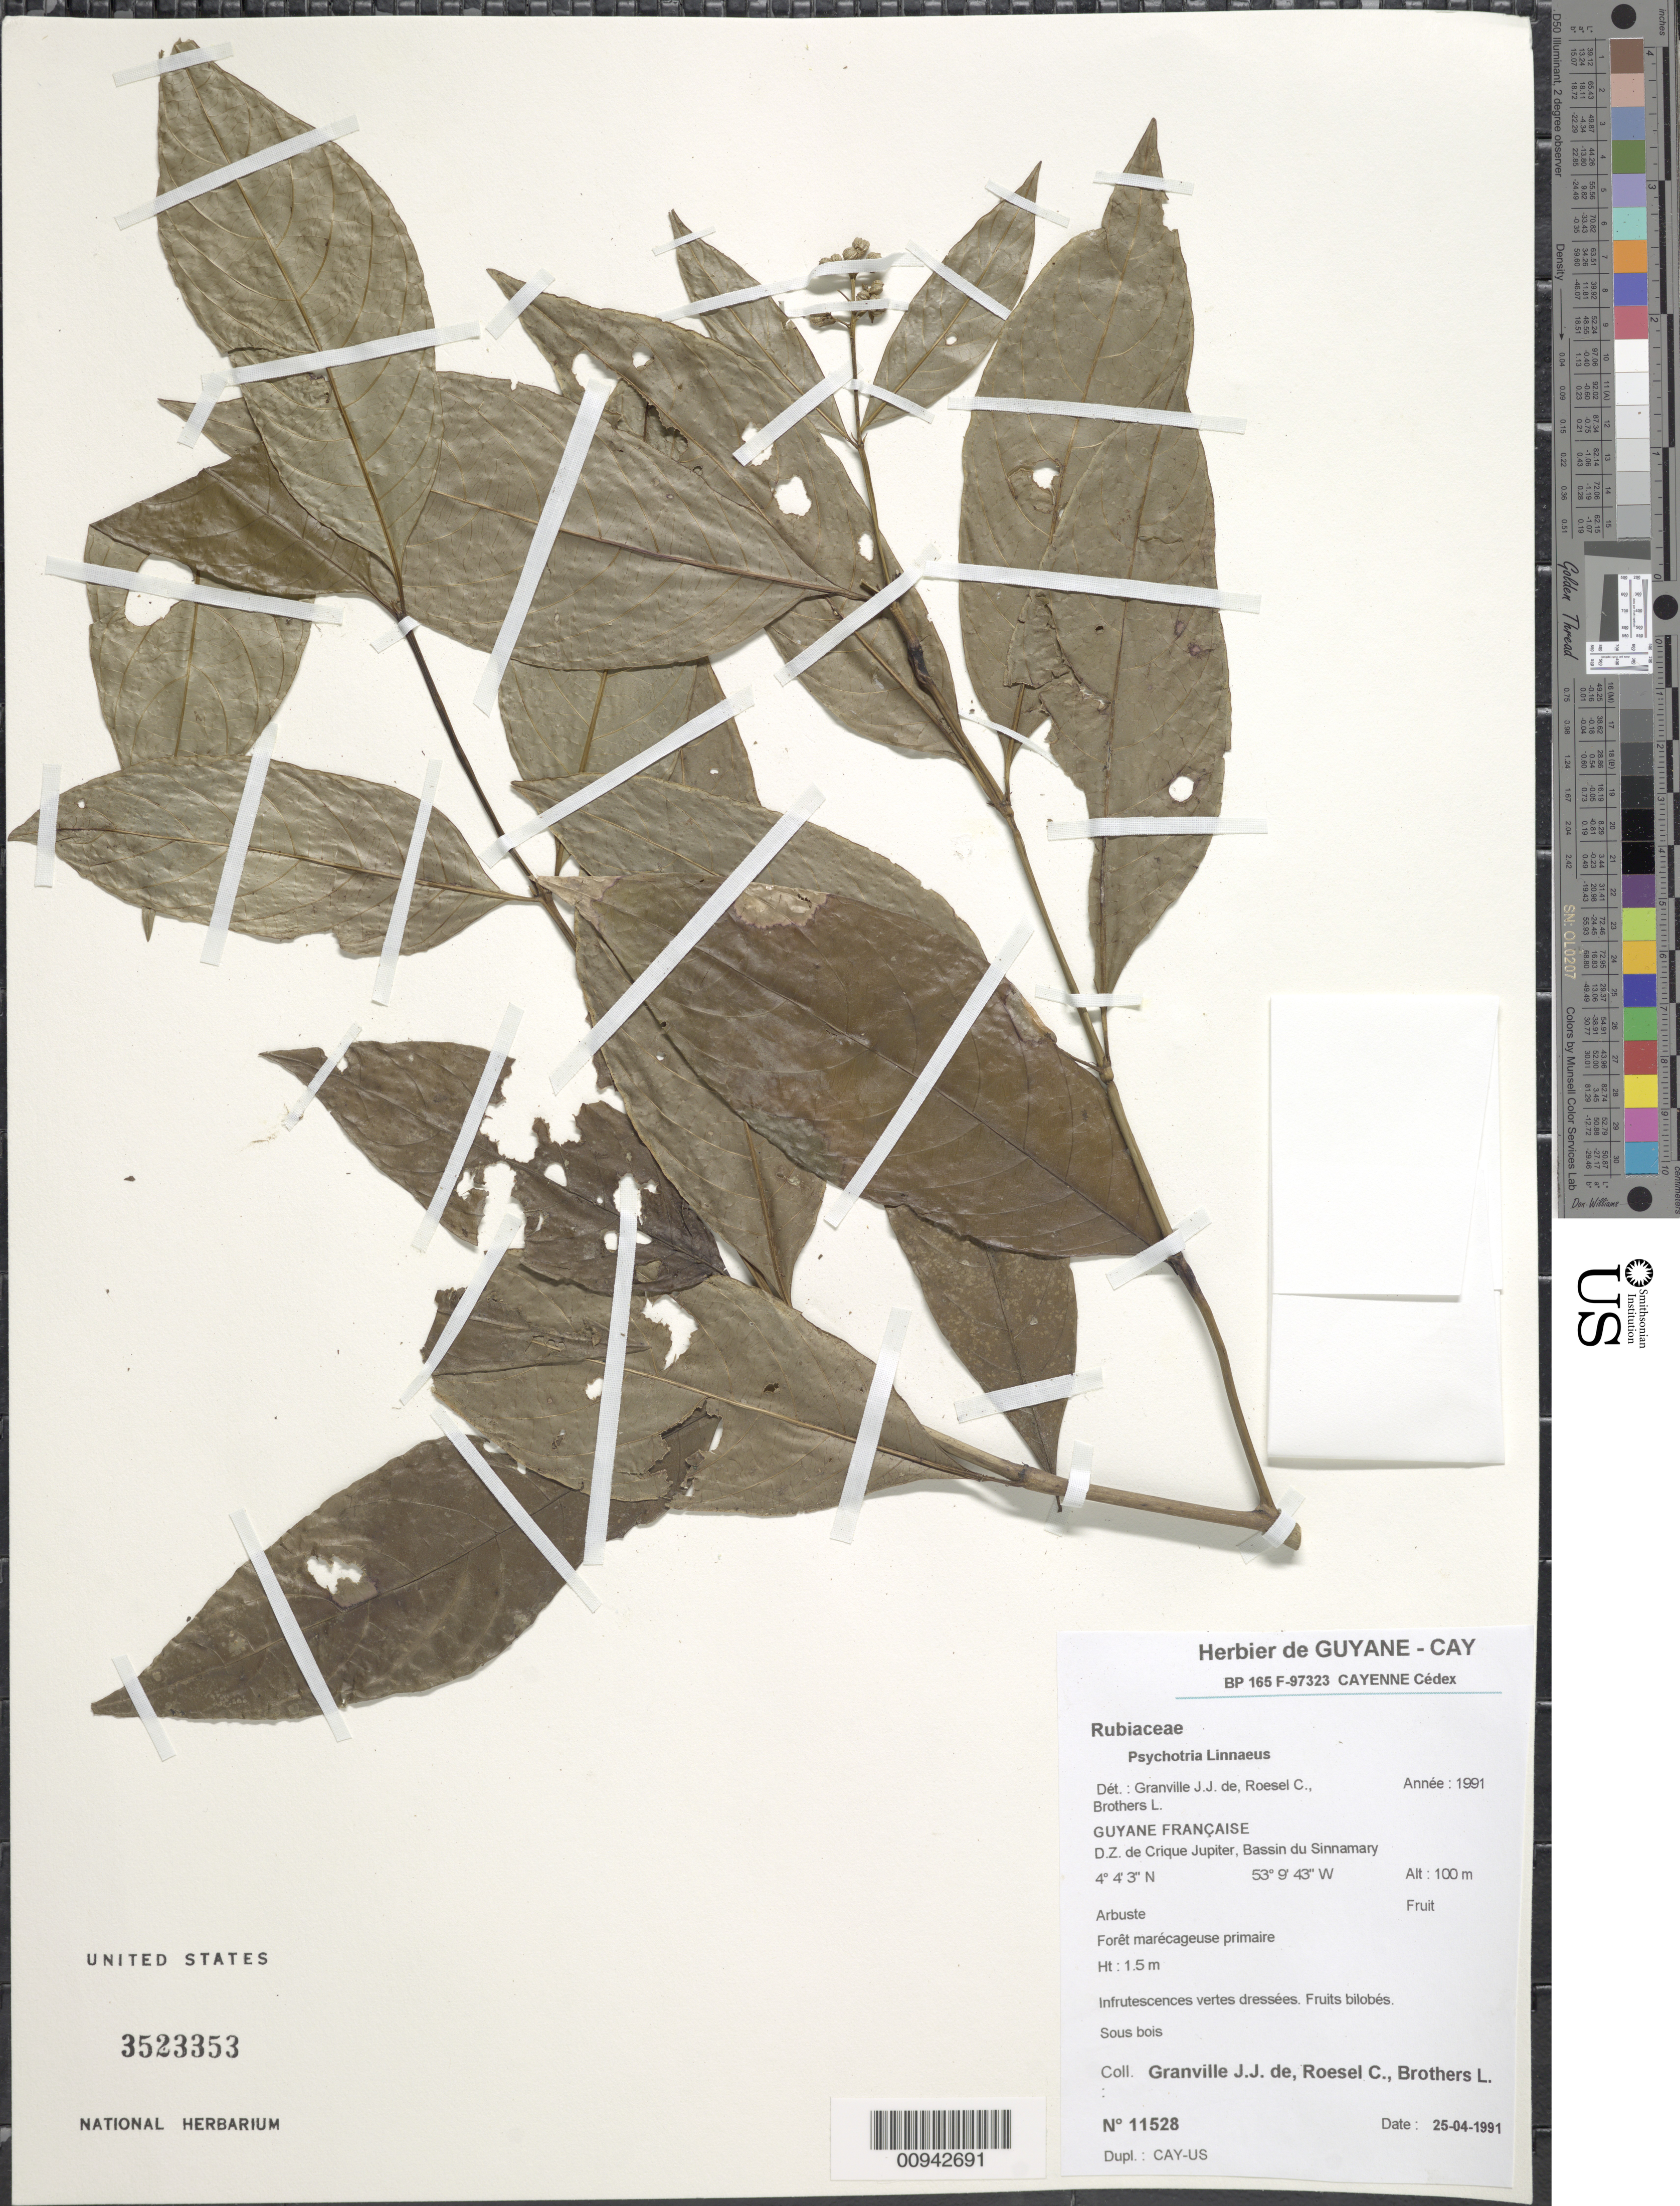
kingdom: Plantae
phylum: Tracheophyta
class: Magnoliopsida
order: Gentianales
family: Rubiaceae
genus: Psychotria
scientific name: Psychotria sp.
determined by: Granville, J. J.; Roesel, C. S.; Brothers, Leslie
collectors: J.-J. de Granville, C. S. Roesel & L. Brothers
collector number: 11528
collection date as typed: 25-Apr-91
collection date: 1991-04-25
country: French Guiana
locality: D.Z. de Crique Jupiter, Bassin du Sinnamary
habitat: Foret marecageuse primaire. Sous bois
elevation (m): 100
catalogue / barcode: US 3523353